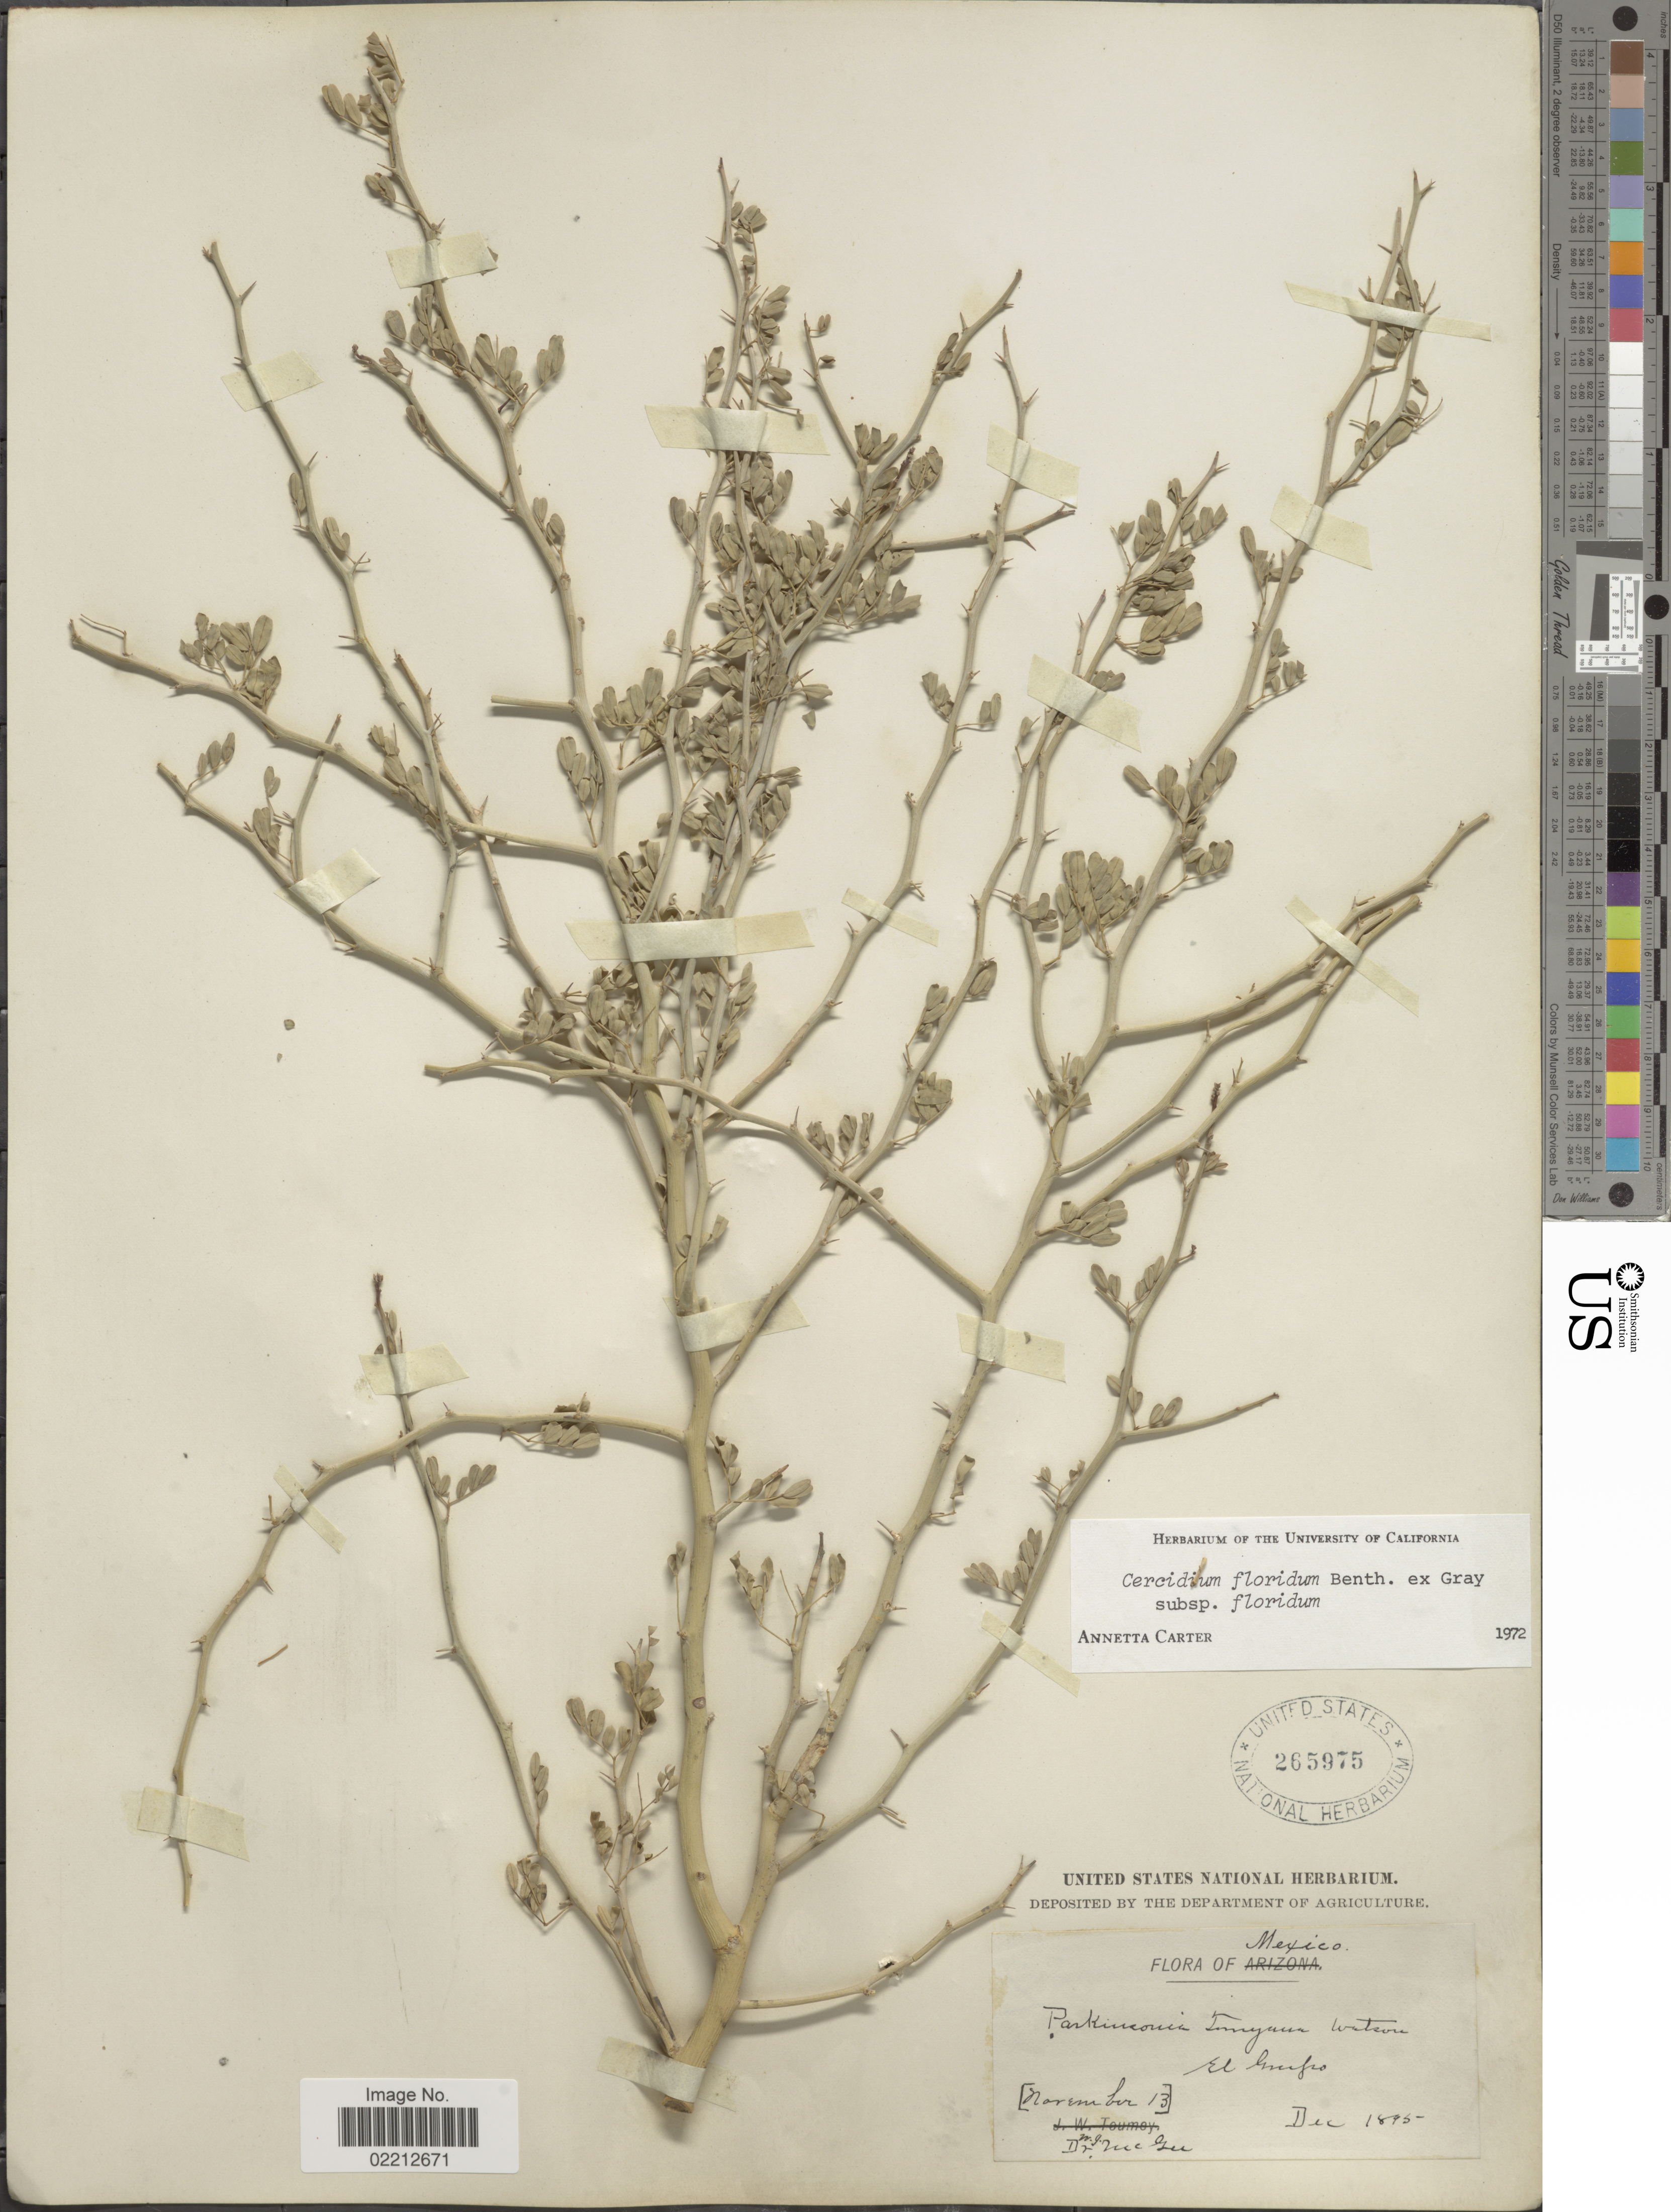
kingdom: Plantae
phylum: Tracheophyta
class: Magnoliopsida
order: Fabales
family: Fabaceae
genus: Parkinsonia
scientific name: Parkinsonia florida subsp. florida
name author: (Benth. ex A. Gray) S. Watson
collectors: W. McGee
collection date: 1895-12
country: Mexico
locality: El Grufo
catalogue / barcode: US 265975